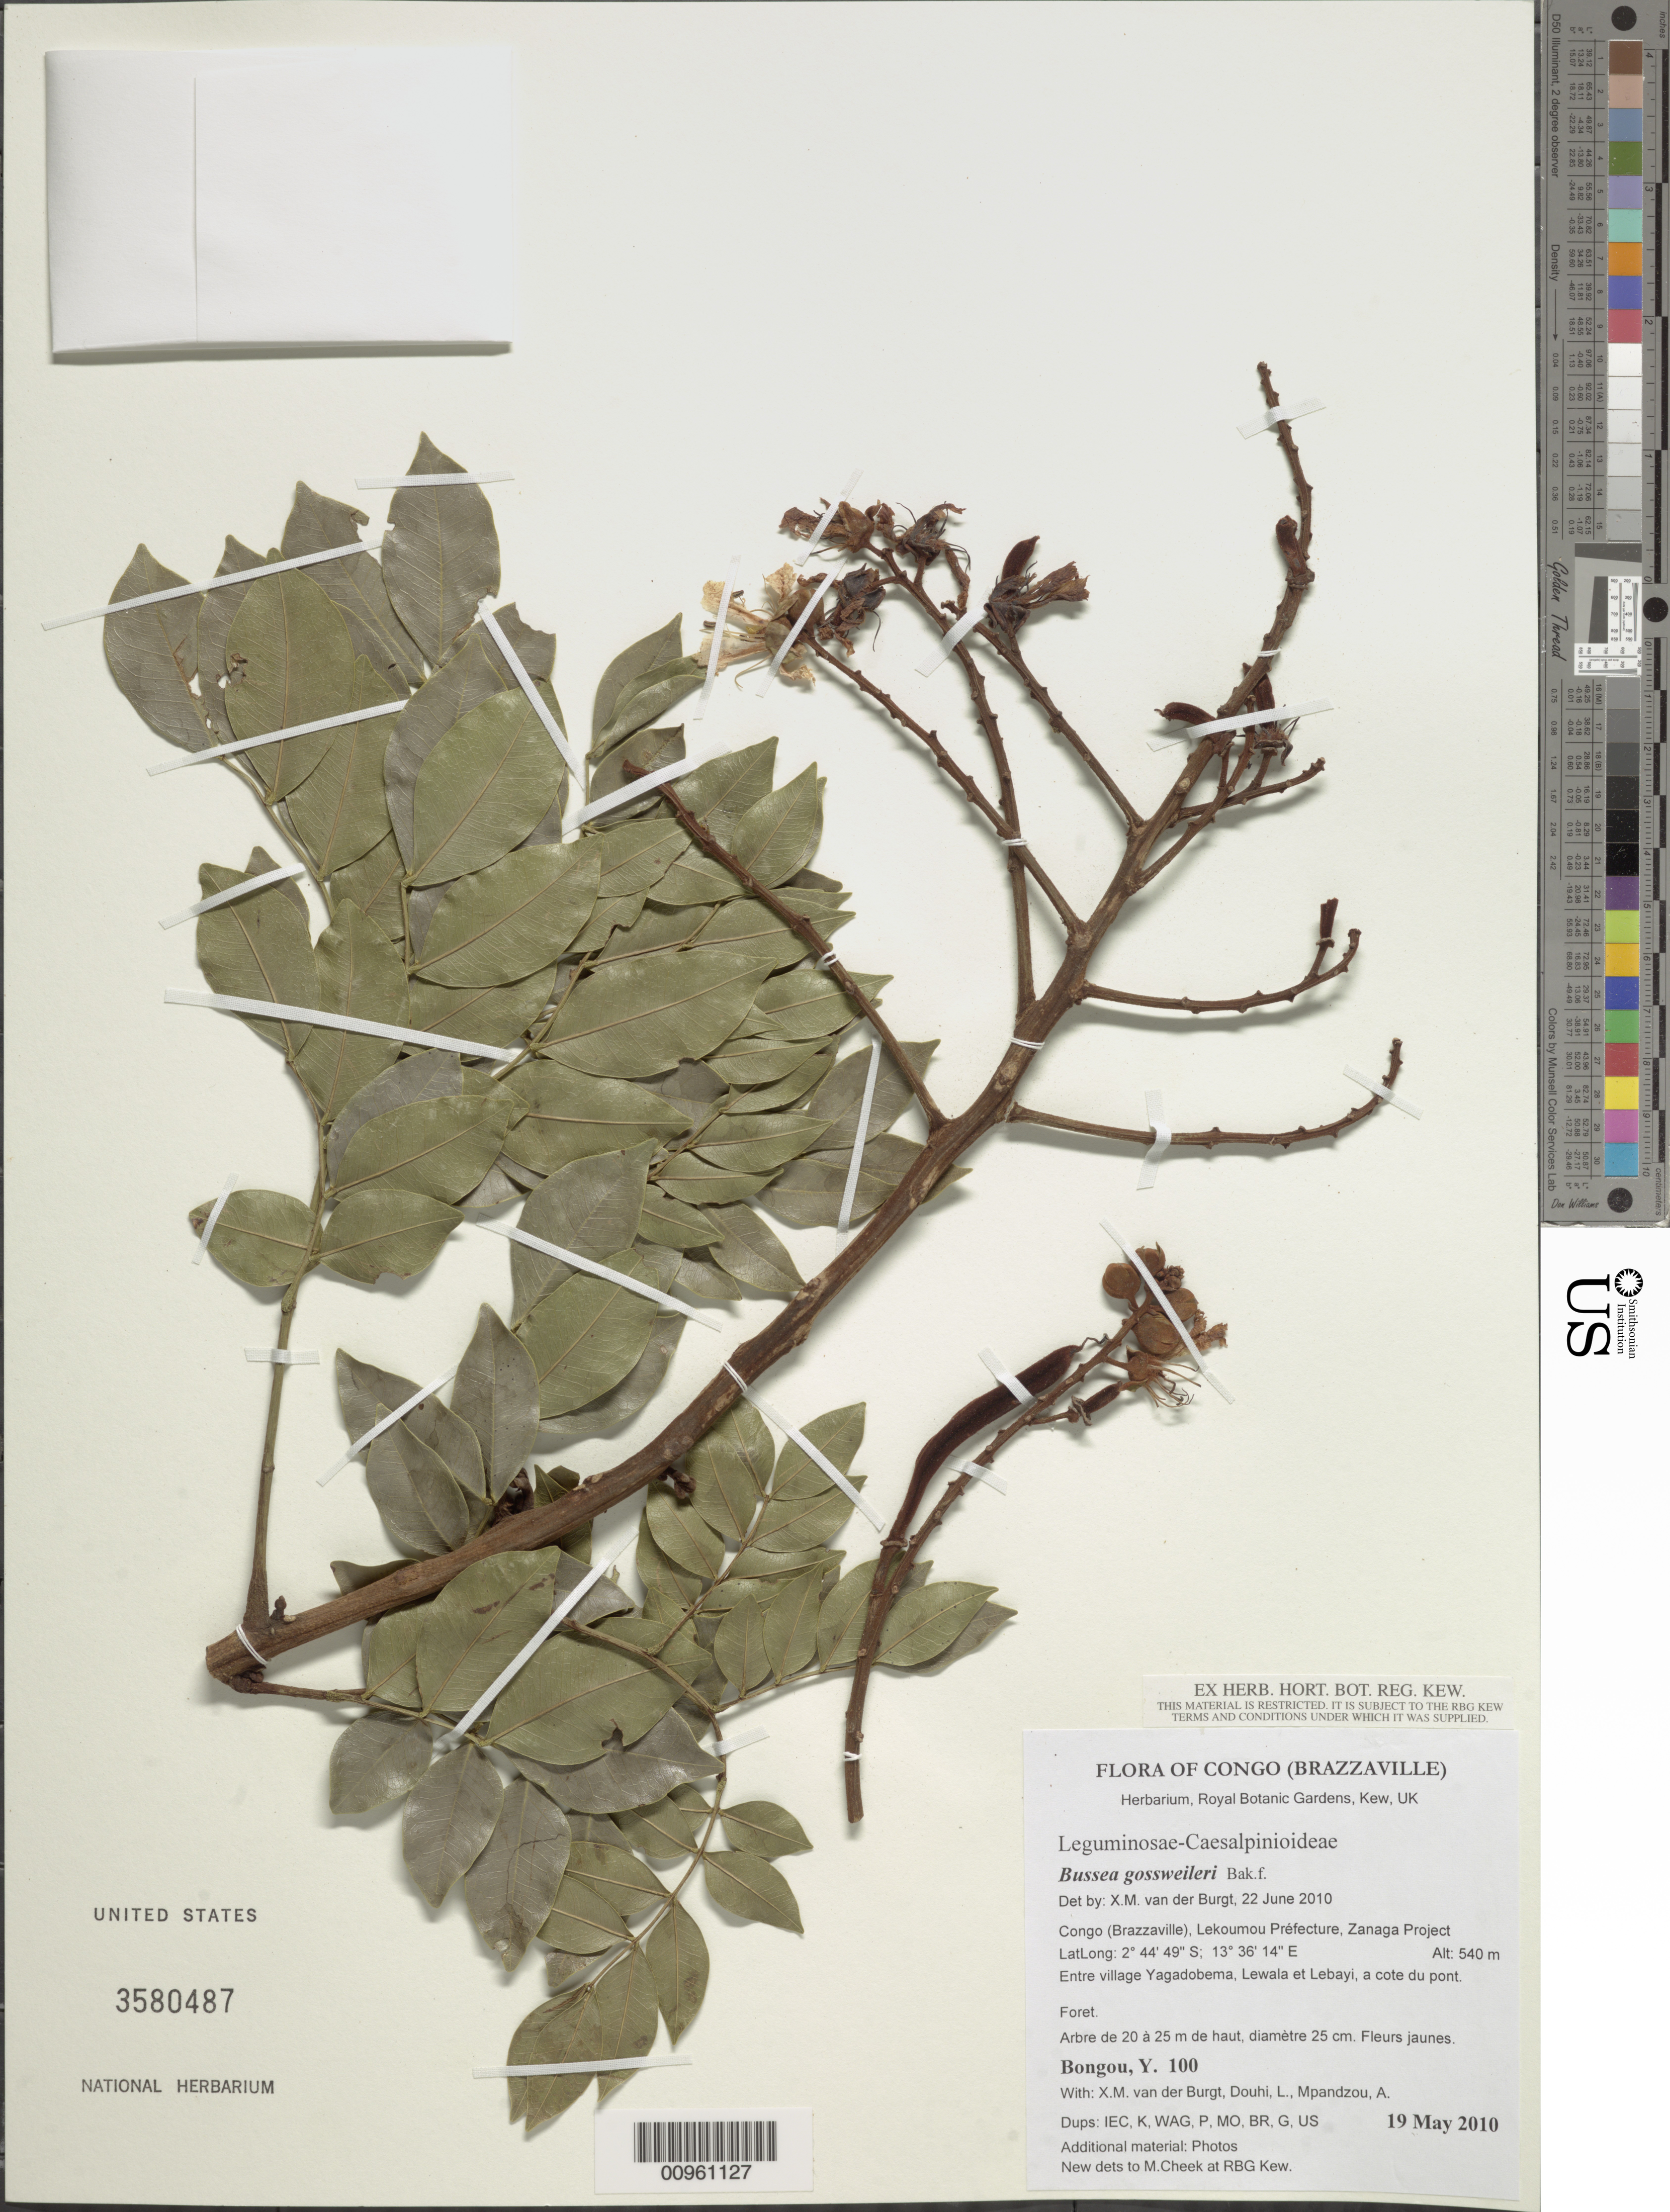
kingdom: Plantae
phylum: Tracheophyta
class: Magnoliopsida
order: Fabales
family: Fabaceae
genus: Bussea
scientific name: Bussea gossweileri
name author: Baker f.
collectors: Y. Bongou, X. M. van der Burgt, L. Douhi & A. Mpandzou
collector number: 100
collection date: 2010-05-19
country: Congo, Republic of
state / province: Lekoumou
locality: Lekoumou Prefecture, Zanaga Project, entre village Yagadobema, Lewala et Lebayi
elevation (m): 540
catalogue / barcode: US 3580487